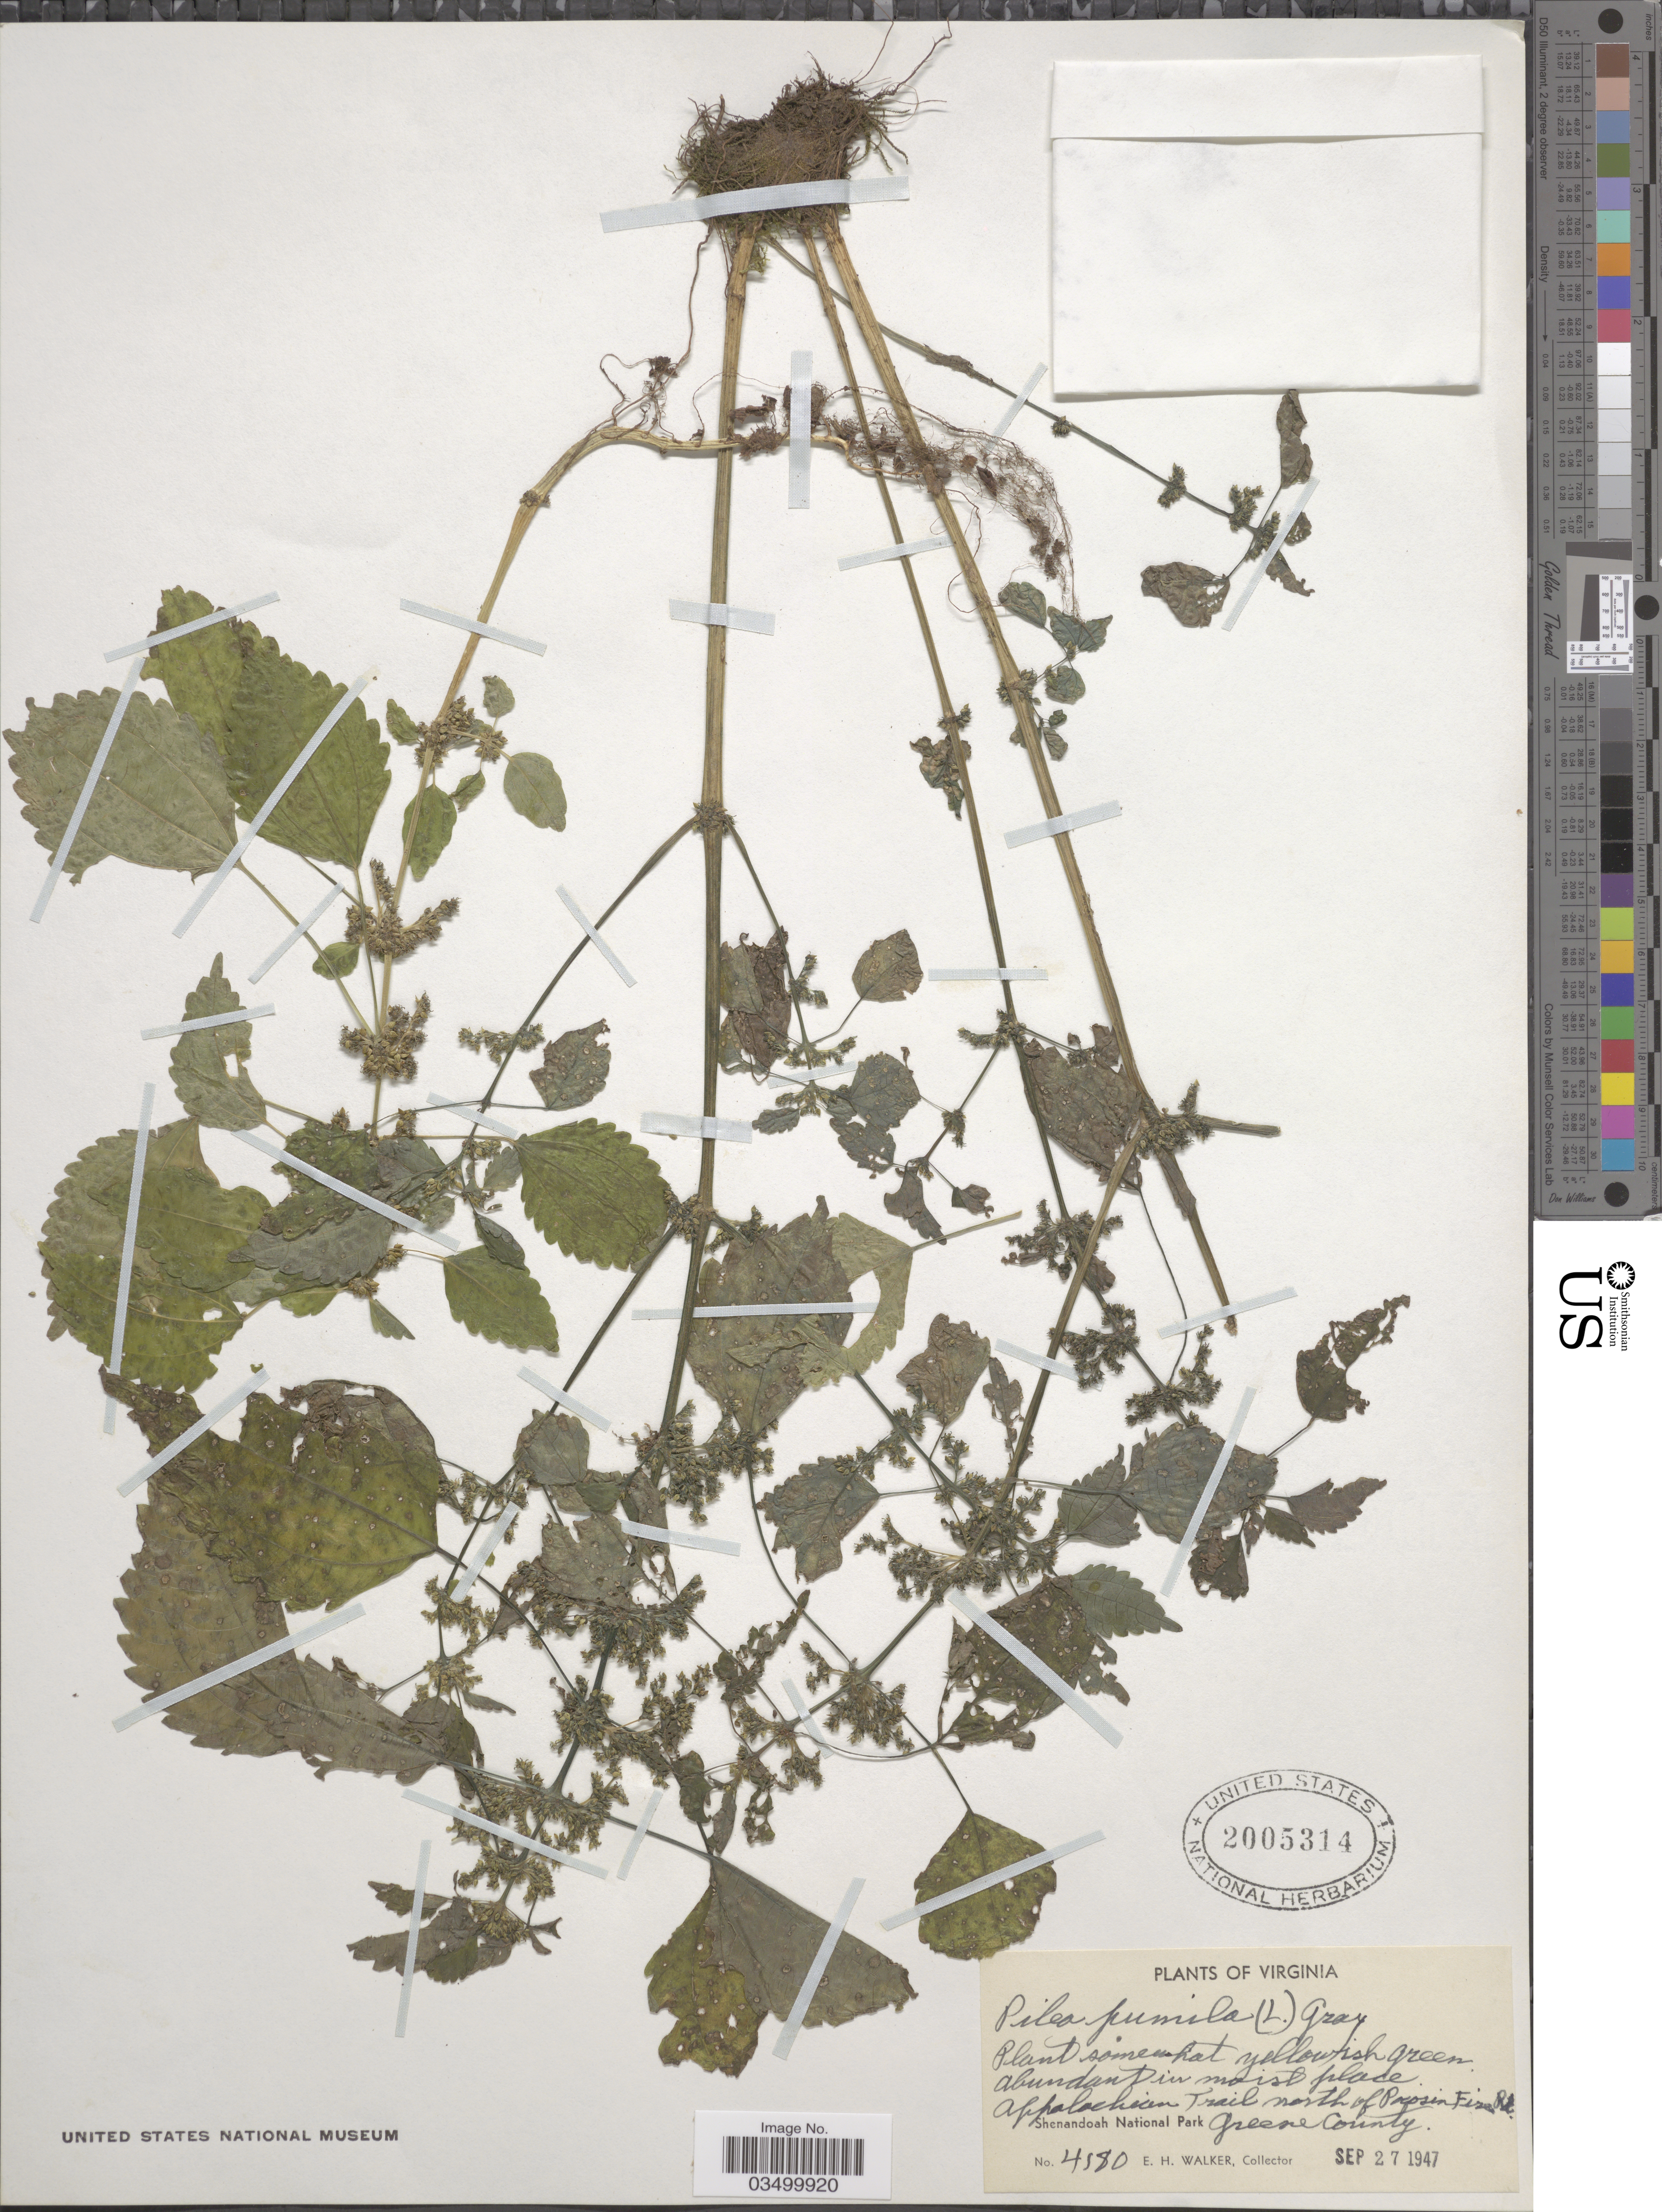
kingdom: Plantae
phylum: Tracheophyta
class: Magnoliopsida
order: Rosales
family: Urticaceae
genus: Pilea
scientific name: Pilea pumila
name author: (L.) A. Gray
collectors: E. H. Walker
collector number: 4180*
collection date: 1947-09-27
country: United States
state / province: Virginia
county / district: Greene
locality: Appalachian Trail north of Pocosin Fire Rd. Greene County. Shenandoah National Park.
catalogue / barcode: US 2005314